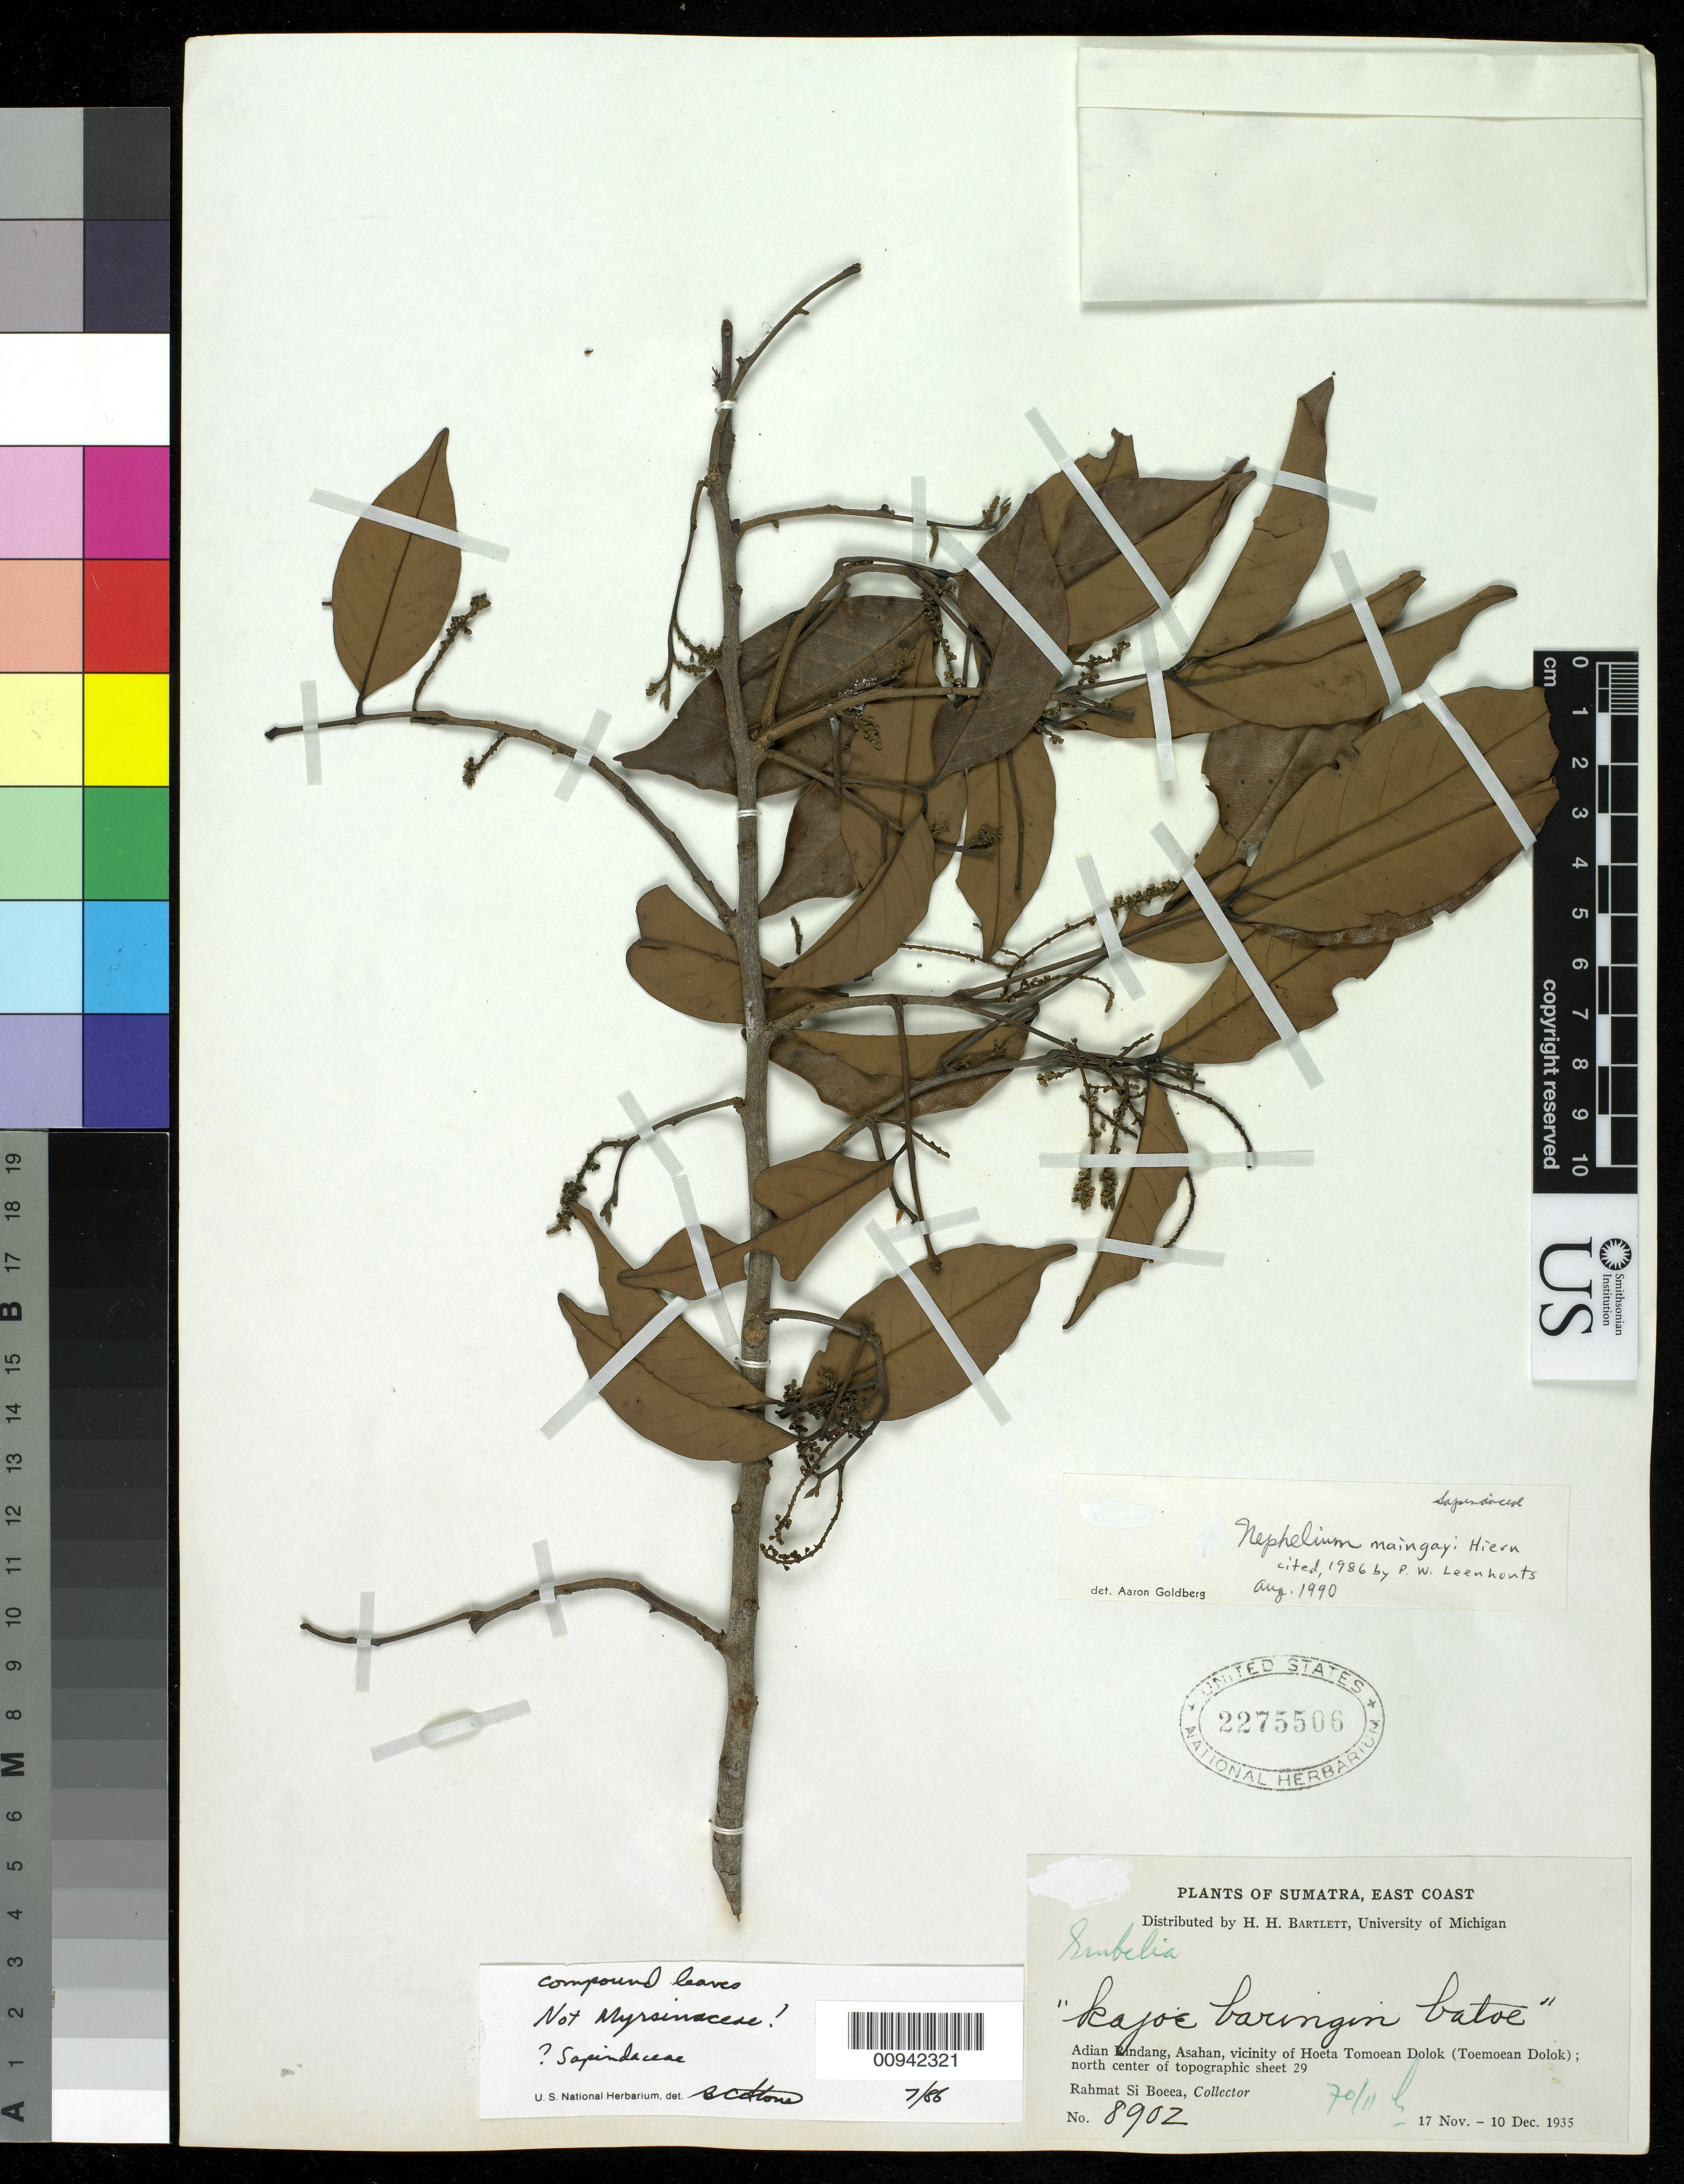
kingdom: Plantae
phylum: Tracheophyta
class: Magnoliopsida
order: Sapindales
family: Sapindaceae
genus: Nephelium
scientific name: Nephelium maingayi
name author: Hiern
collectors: Rahmat Si Boeea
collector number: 8902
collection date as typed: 17 Nov 1935 to 10 Dec 1935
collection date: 1935-11-17/1935-12-10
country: Indonesia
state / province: Sumatra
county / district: Aceh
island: Sumatra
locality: Adian Rindang, Asahan, vicinity of Hoeta Tomoean Dolok (Toemoean Dolok)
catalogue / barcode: US 2275506